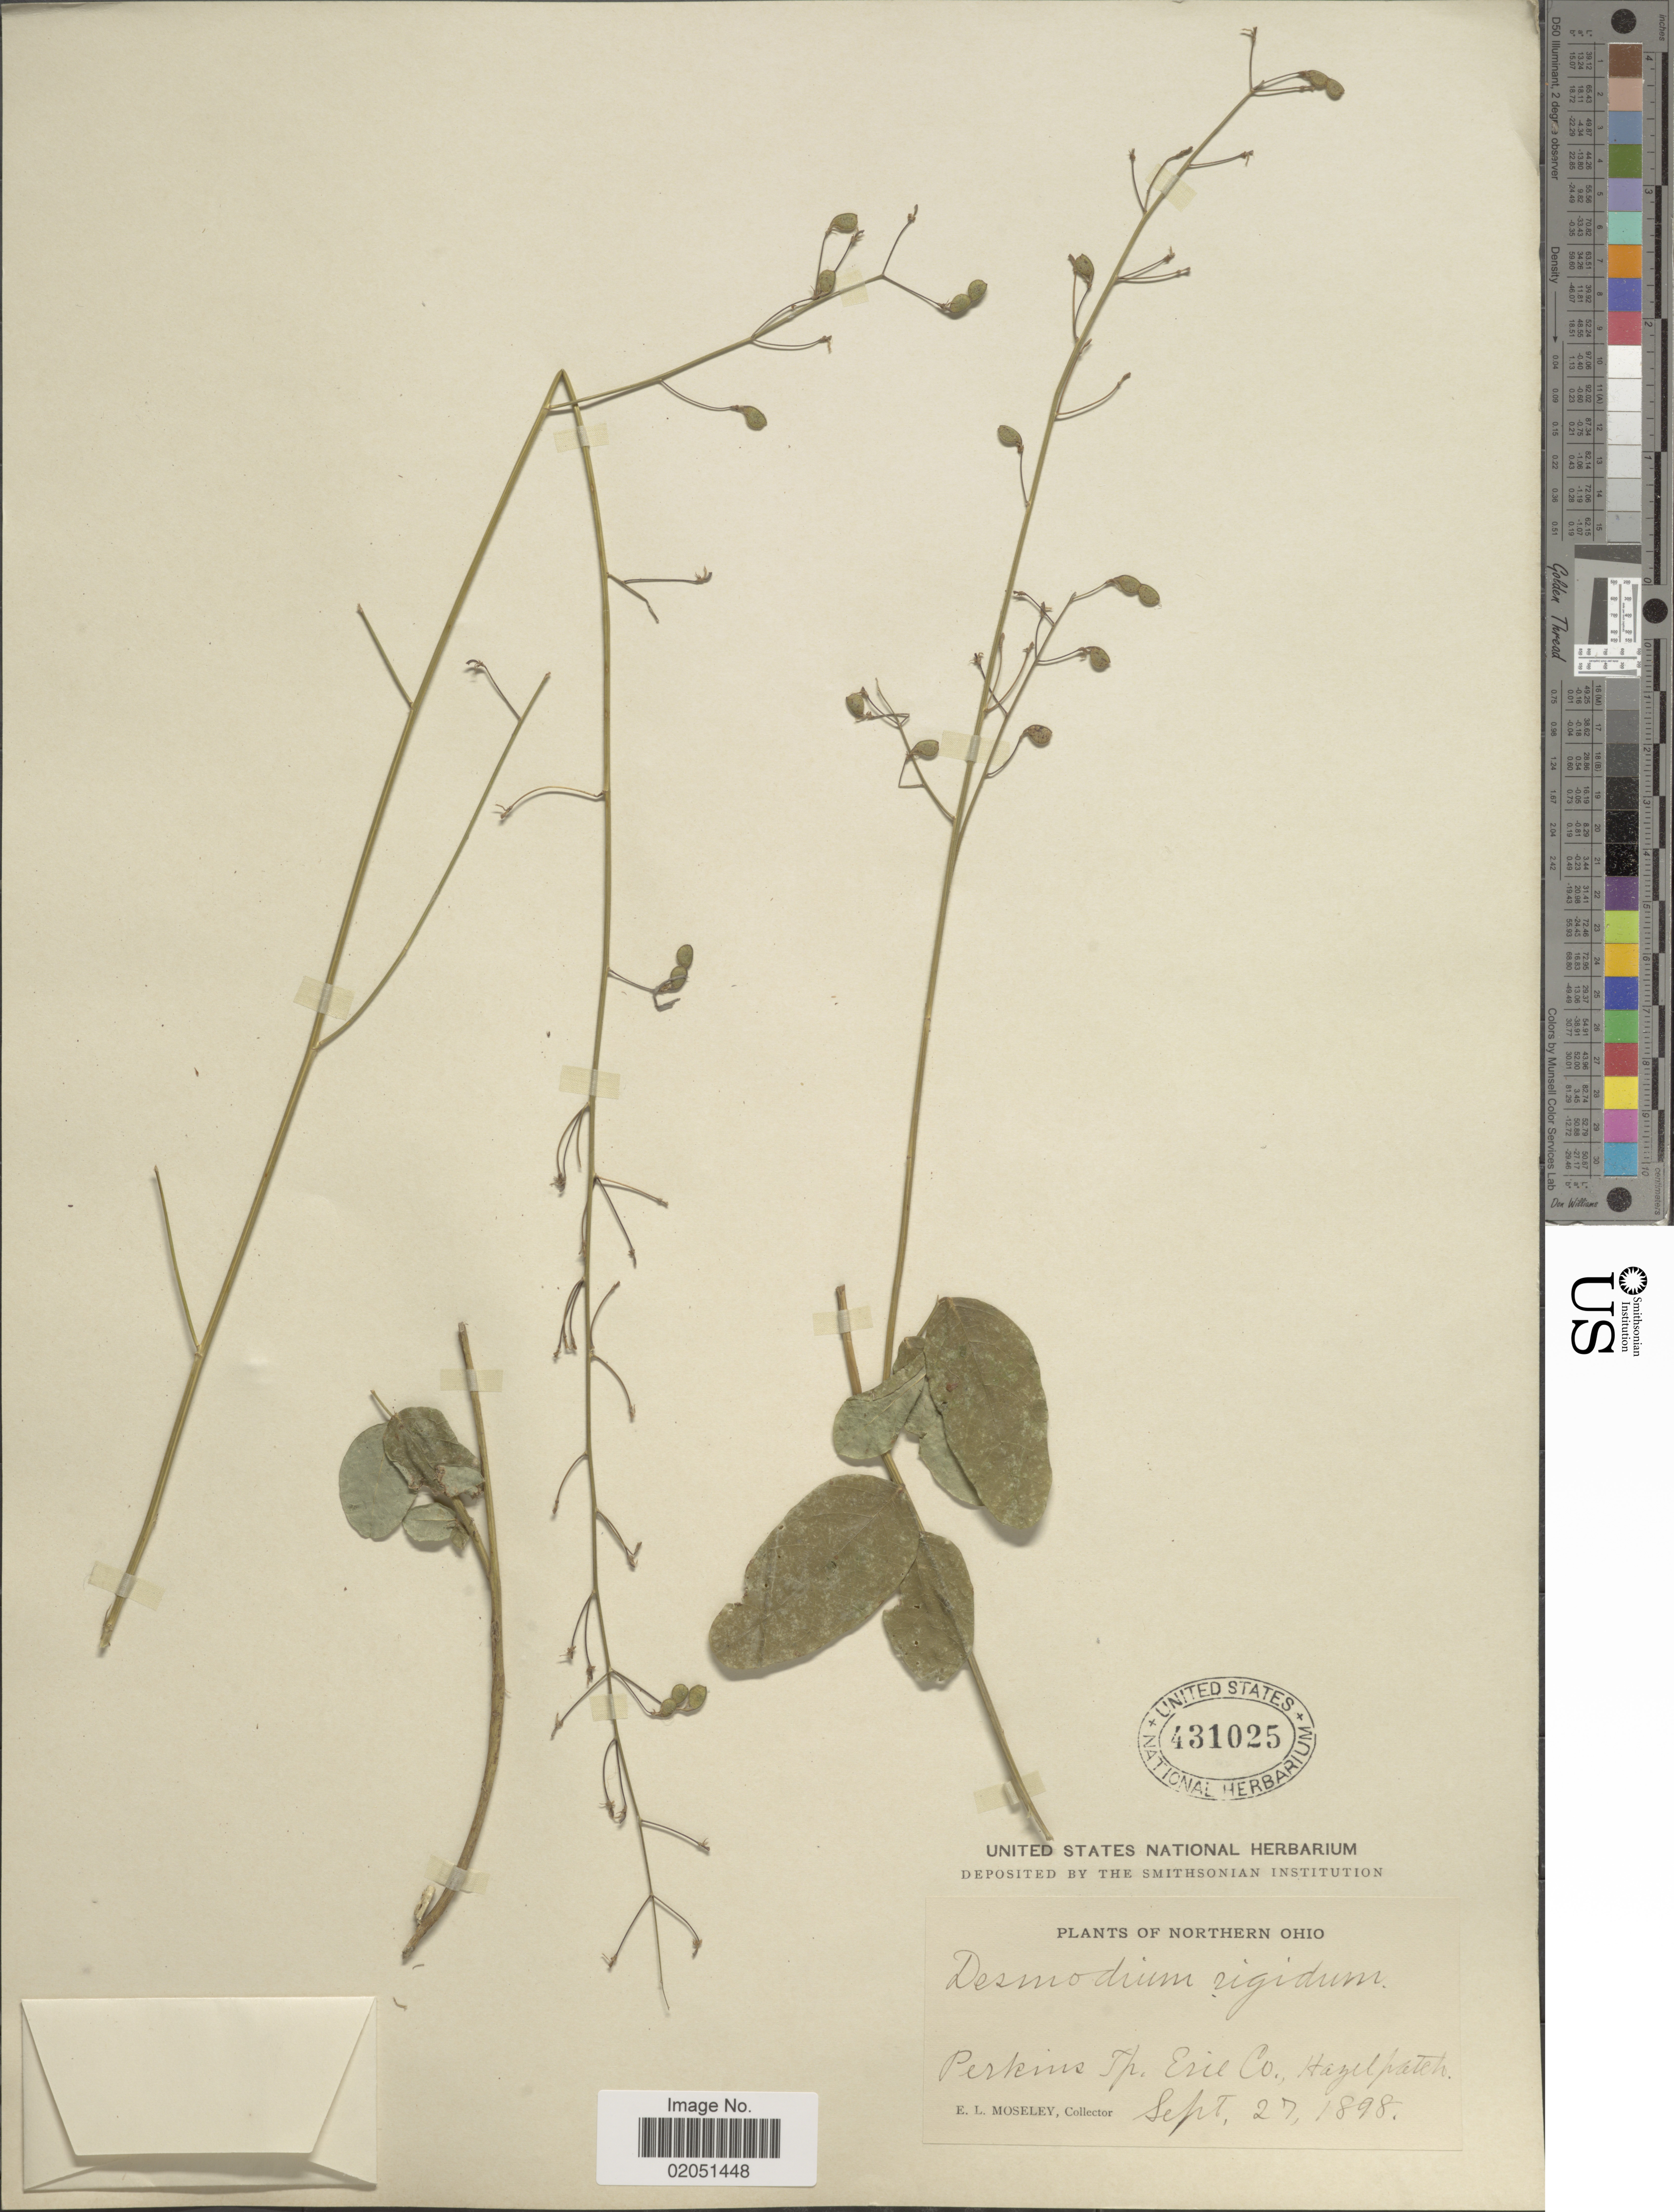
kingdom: Plantae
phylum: Tracheophyta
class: Magnoliopsida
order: Fabales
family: Fabaceae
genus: Desmodium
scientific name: Desmodium rigidum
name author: (Elliott) DC.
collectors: E. Moseley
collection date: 1898-09-27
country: United States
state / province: Ohio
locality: Northern Ohio, Perkins Tp. Erie Co., Hazelpatch.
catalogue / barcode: US 431025